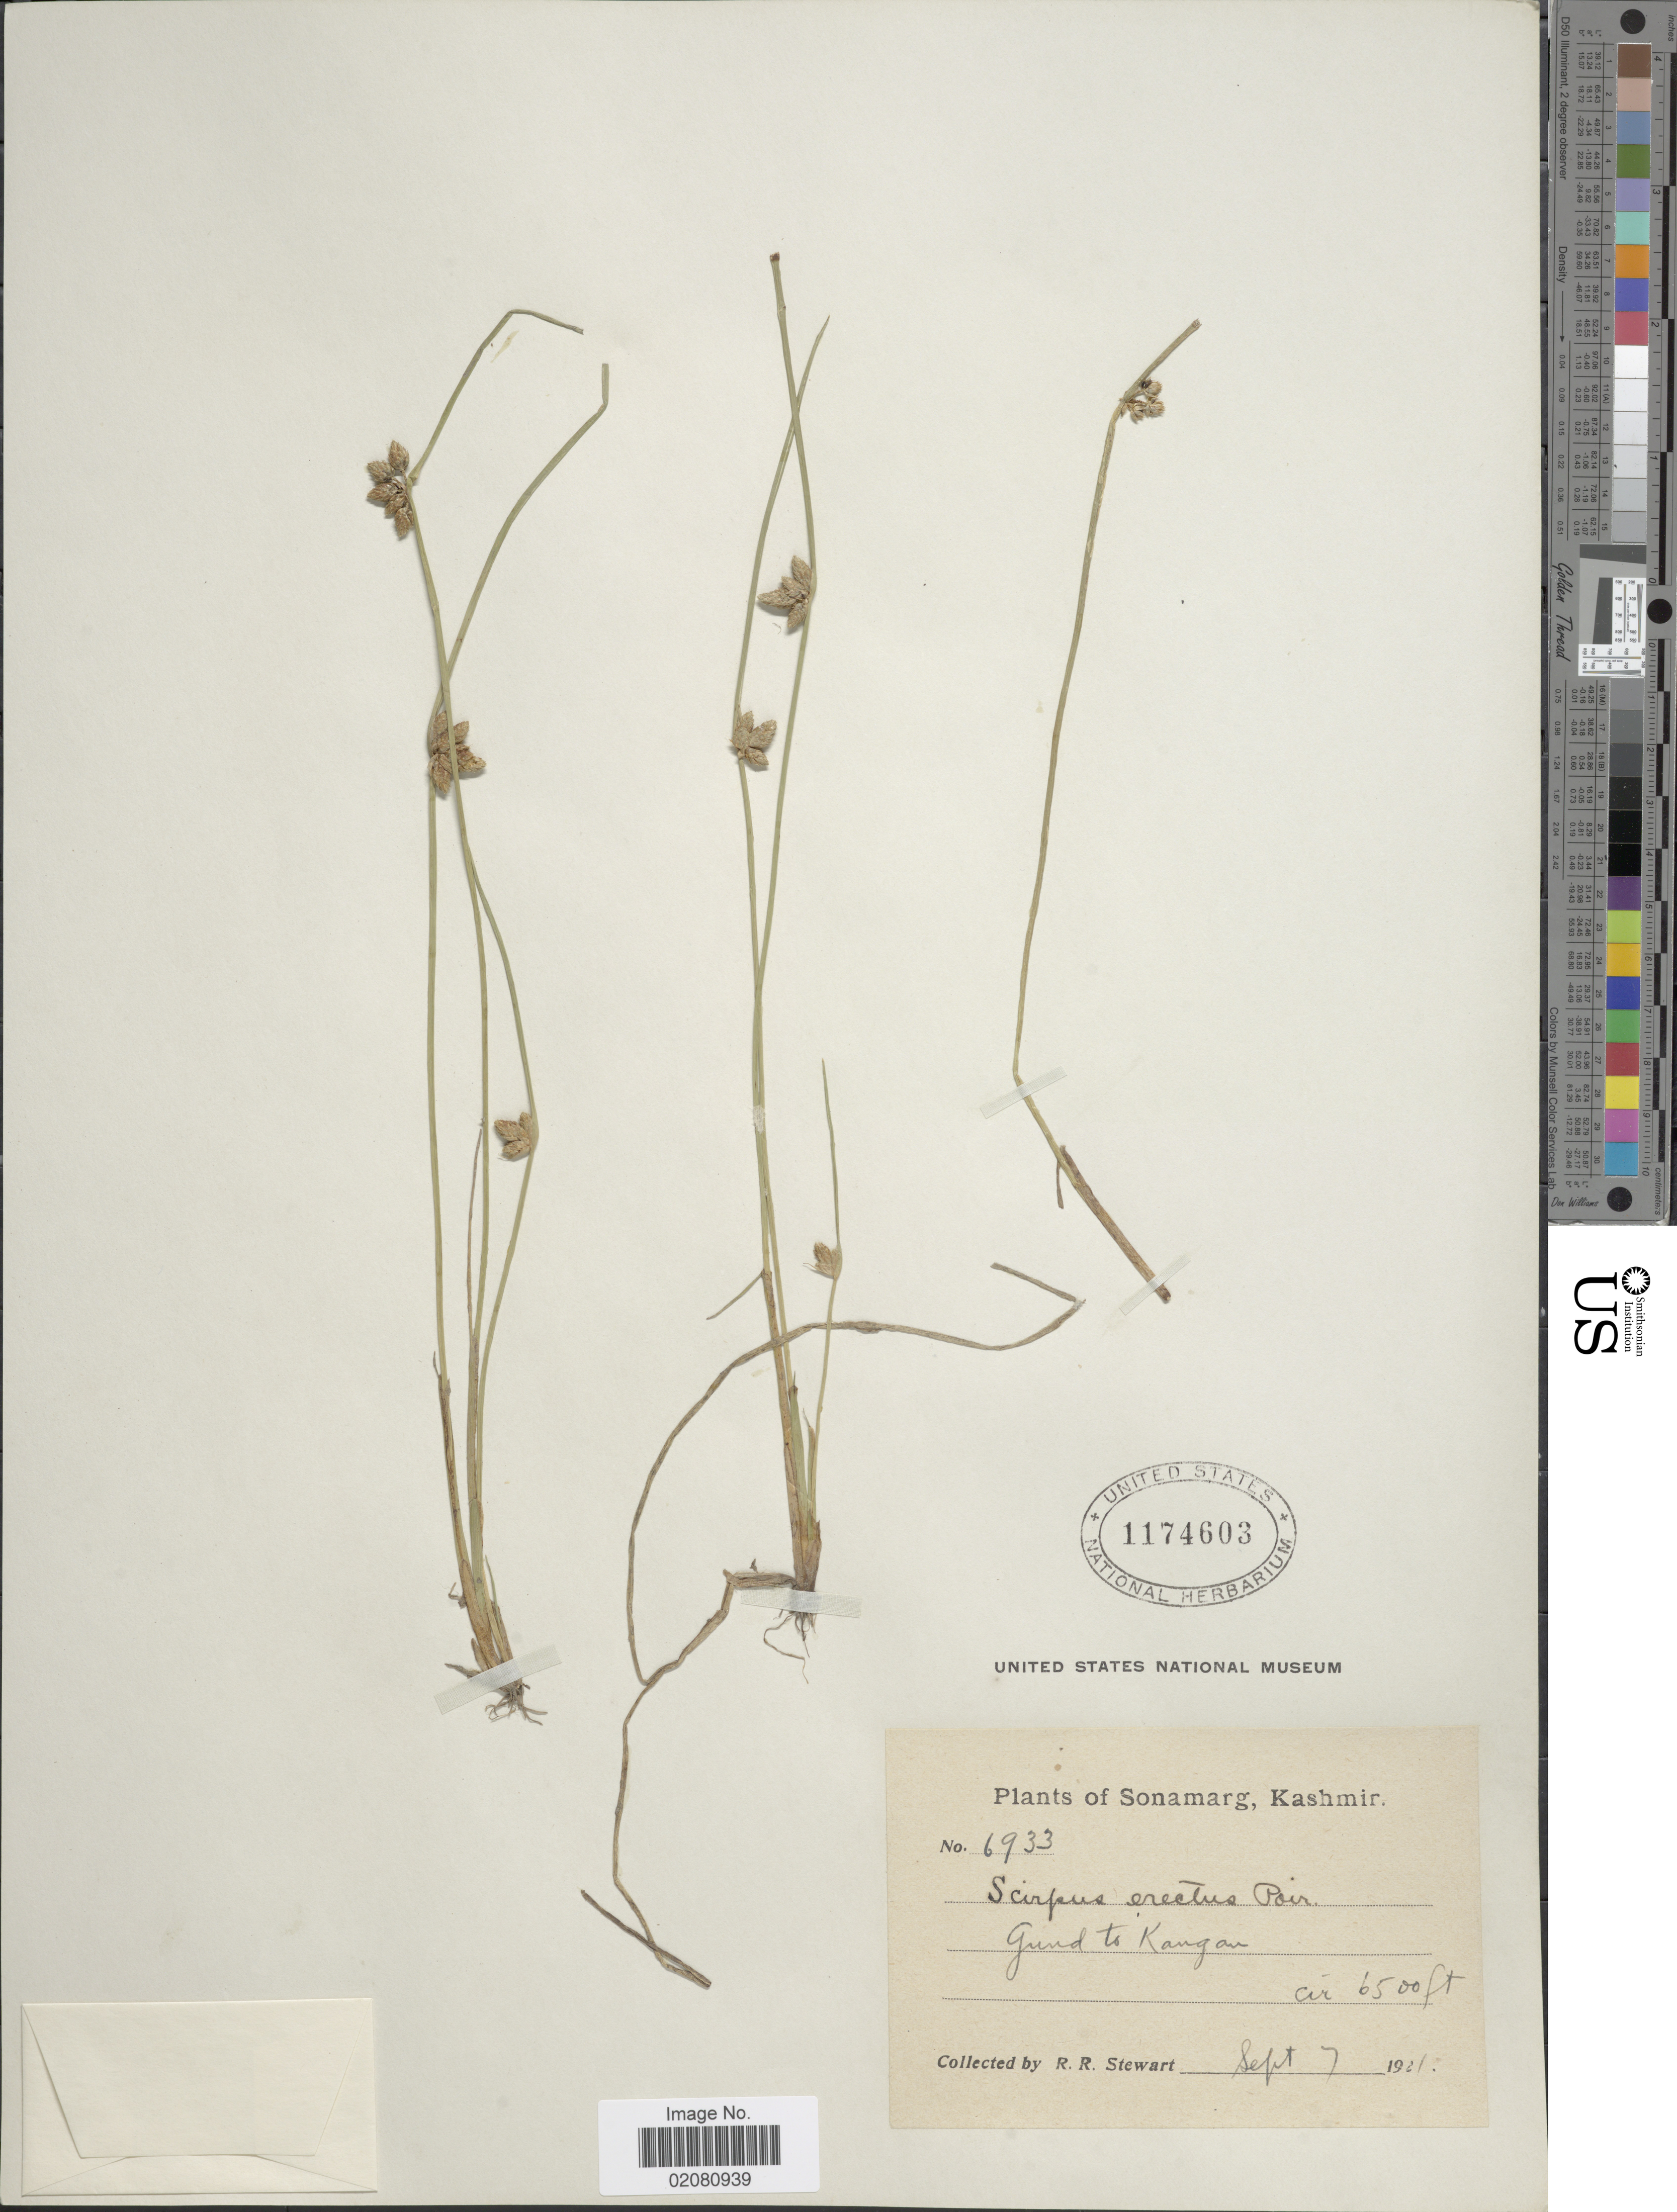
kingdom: Plantae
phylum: Tracheophyta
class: Liliopsida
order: Poales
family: Cyperaceae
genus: Schoenoplectus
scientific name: Schoenoplectus juncoides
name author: (Roxb.) Palla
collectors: R. R. Stewart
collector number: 6933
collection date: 1921-09-07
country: India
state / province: Jammu and Kashmir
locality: Sonamarg, Kashmir. Gund to Kangan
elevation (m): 1981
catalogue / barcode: US 1174603